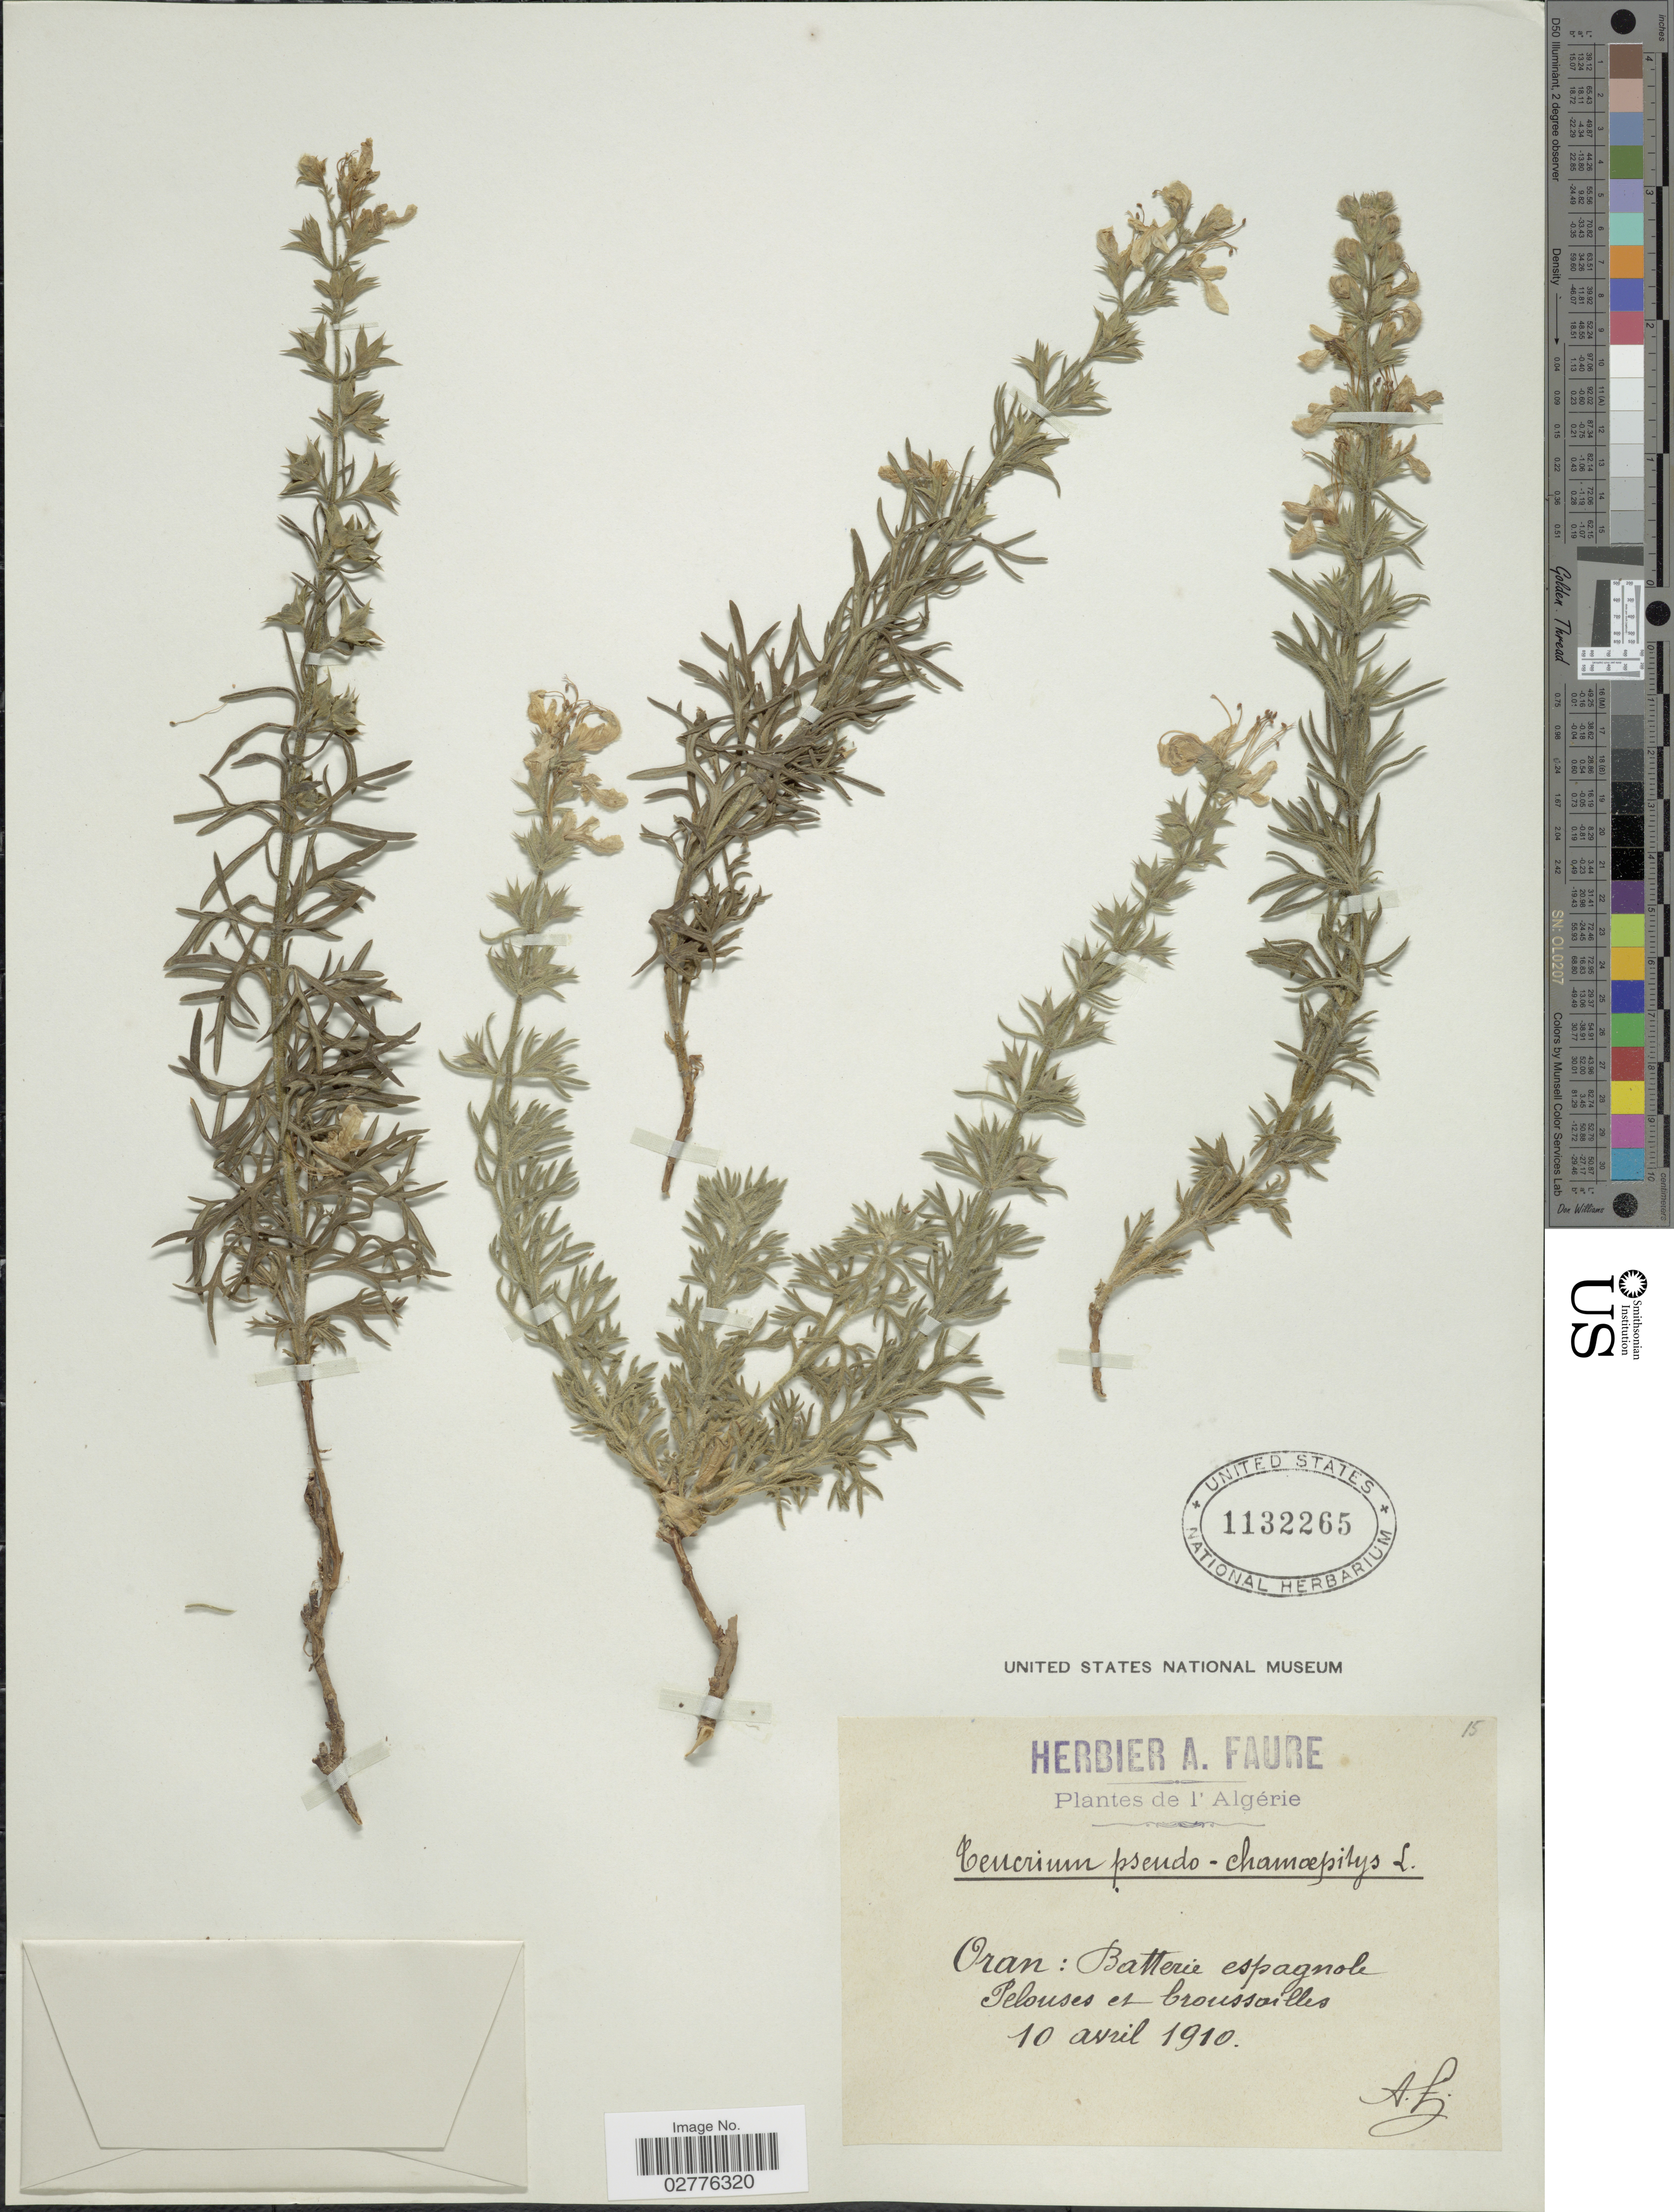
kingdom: Plantae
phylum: Tracheophyta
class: Magnoliopsida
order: Lamiales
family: Lamiaceae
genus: Teucrium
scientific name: Teucrium pseudochamaepitys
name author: L.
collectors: A. Faure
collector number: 15?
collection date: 1910-04-10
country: Algeria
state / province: Oran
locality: Batterie espagnole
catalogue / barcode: US 1132265